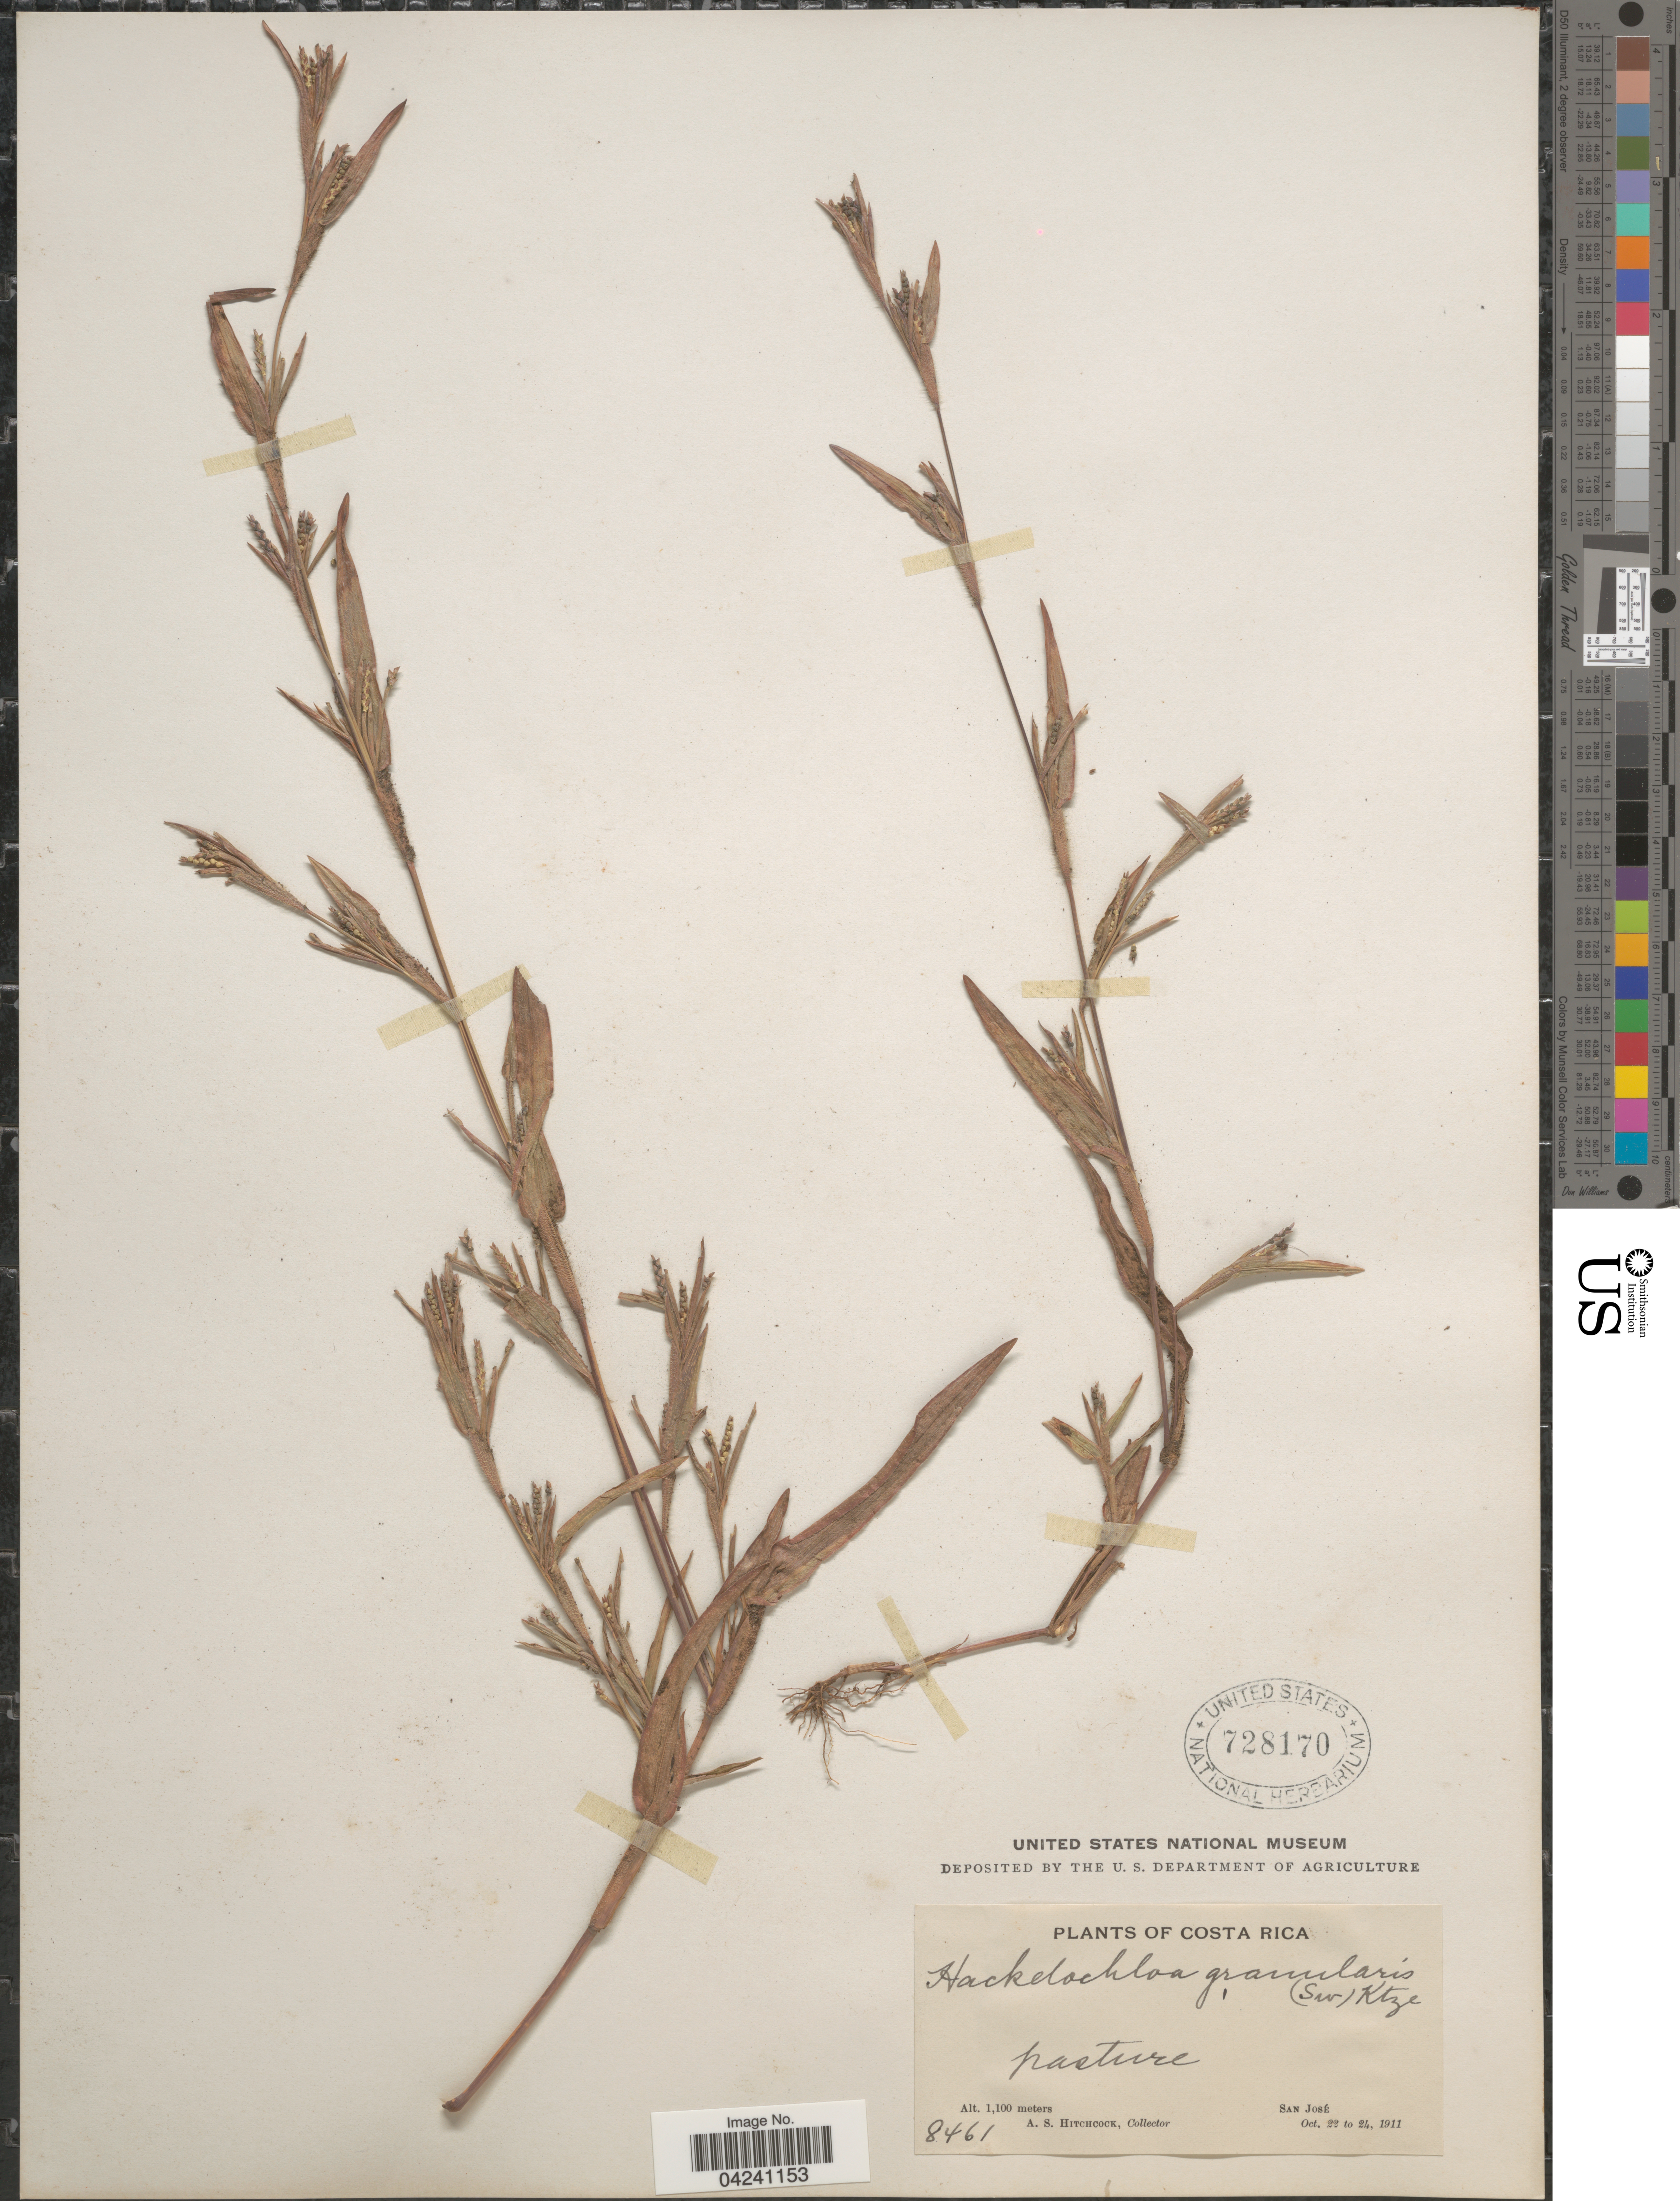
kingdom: Plantae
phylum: Tracheophyta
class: Liliopsida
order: Poales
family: Poaceae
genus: Hackelochloa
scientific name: Hackelochloa granularis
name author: (L.) Kuntze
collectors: A. S. Hitchcock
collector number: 8461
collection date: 1911-10-22/1911-10-24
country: Costa Rica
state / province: San José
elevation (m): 1100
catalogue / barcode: US 728170